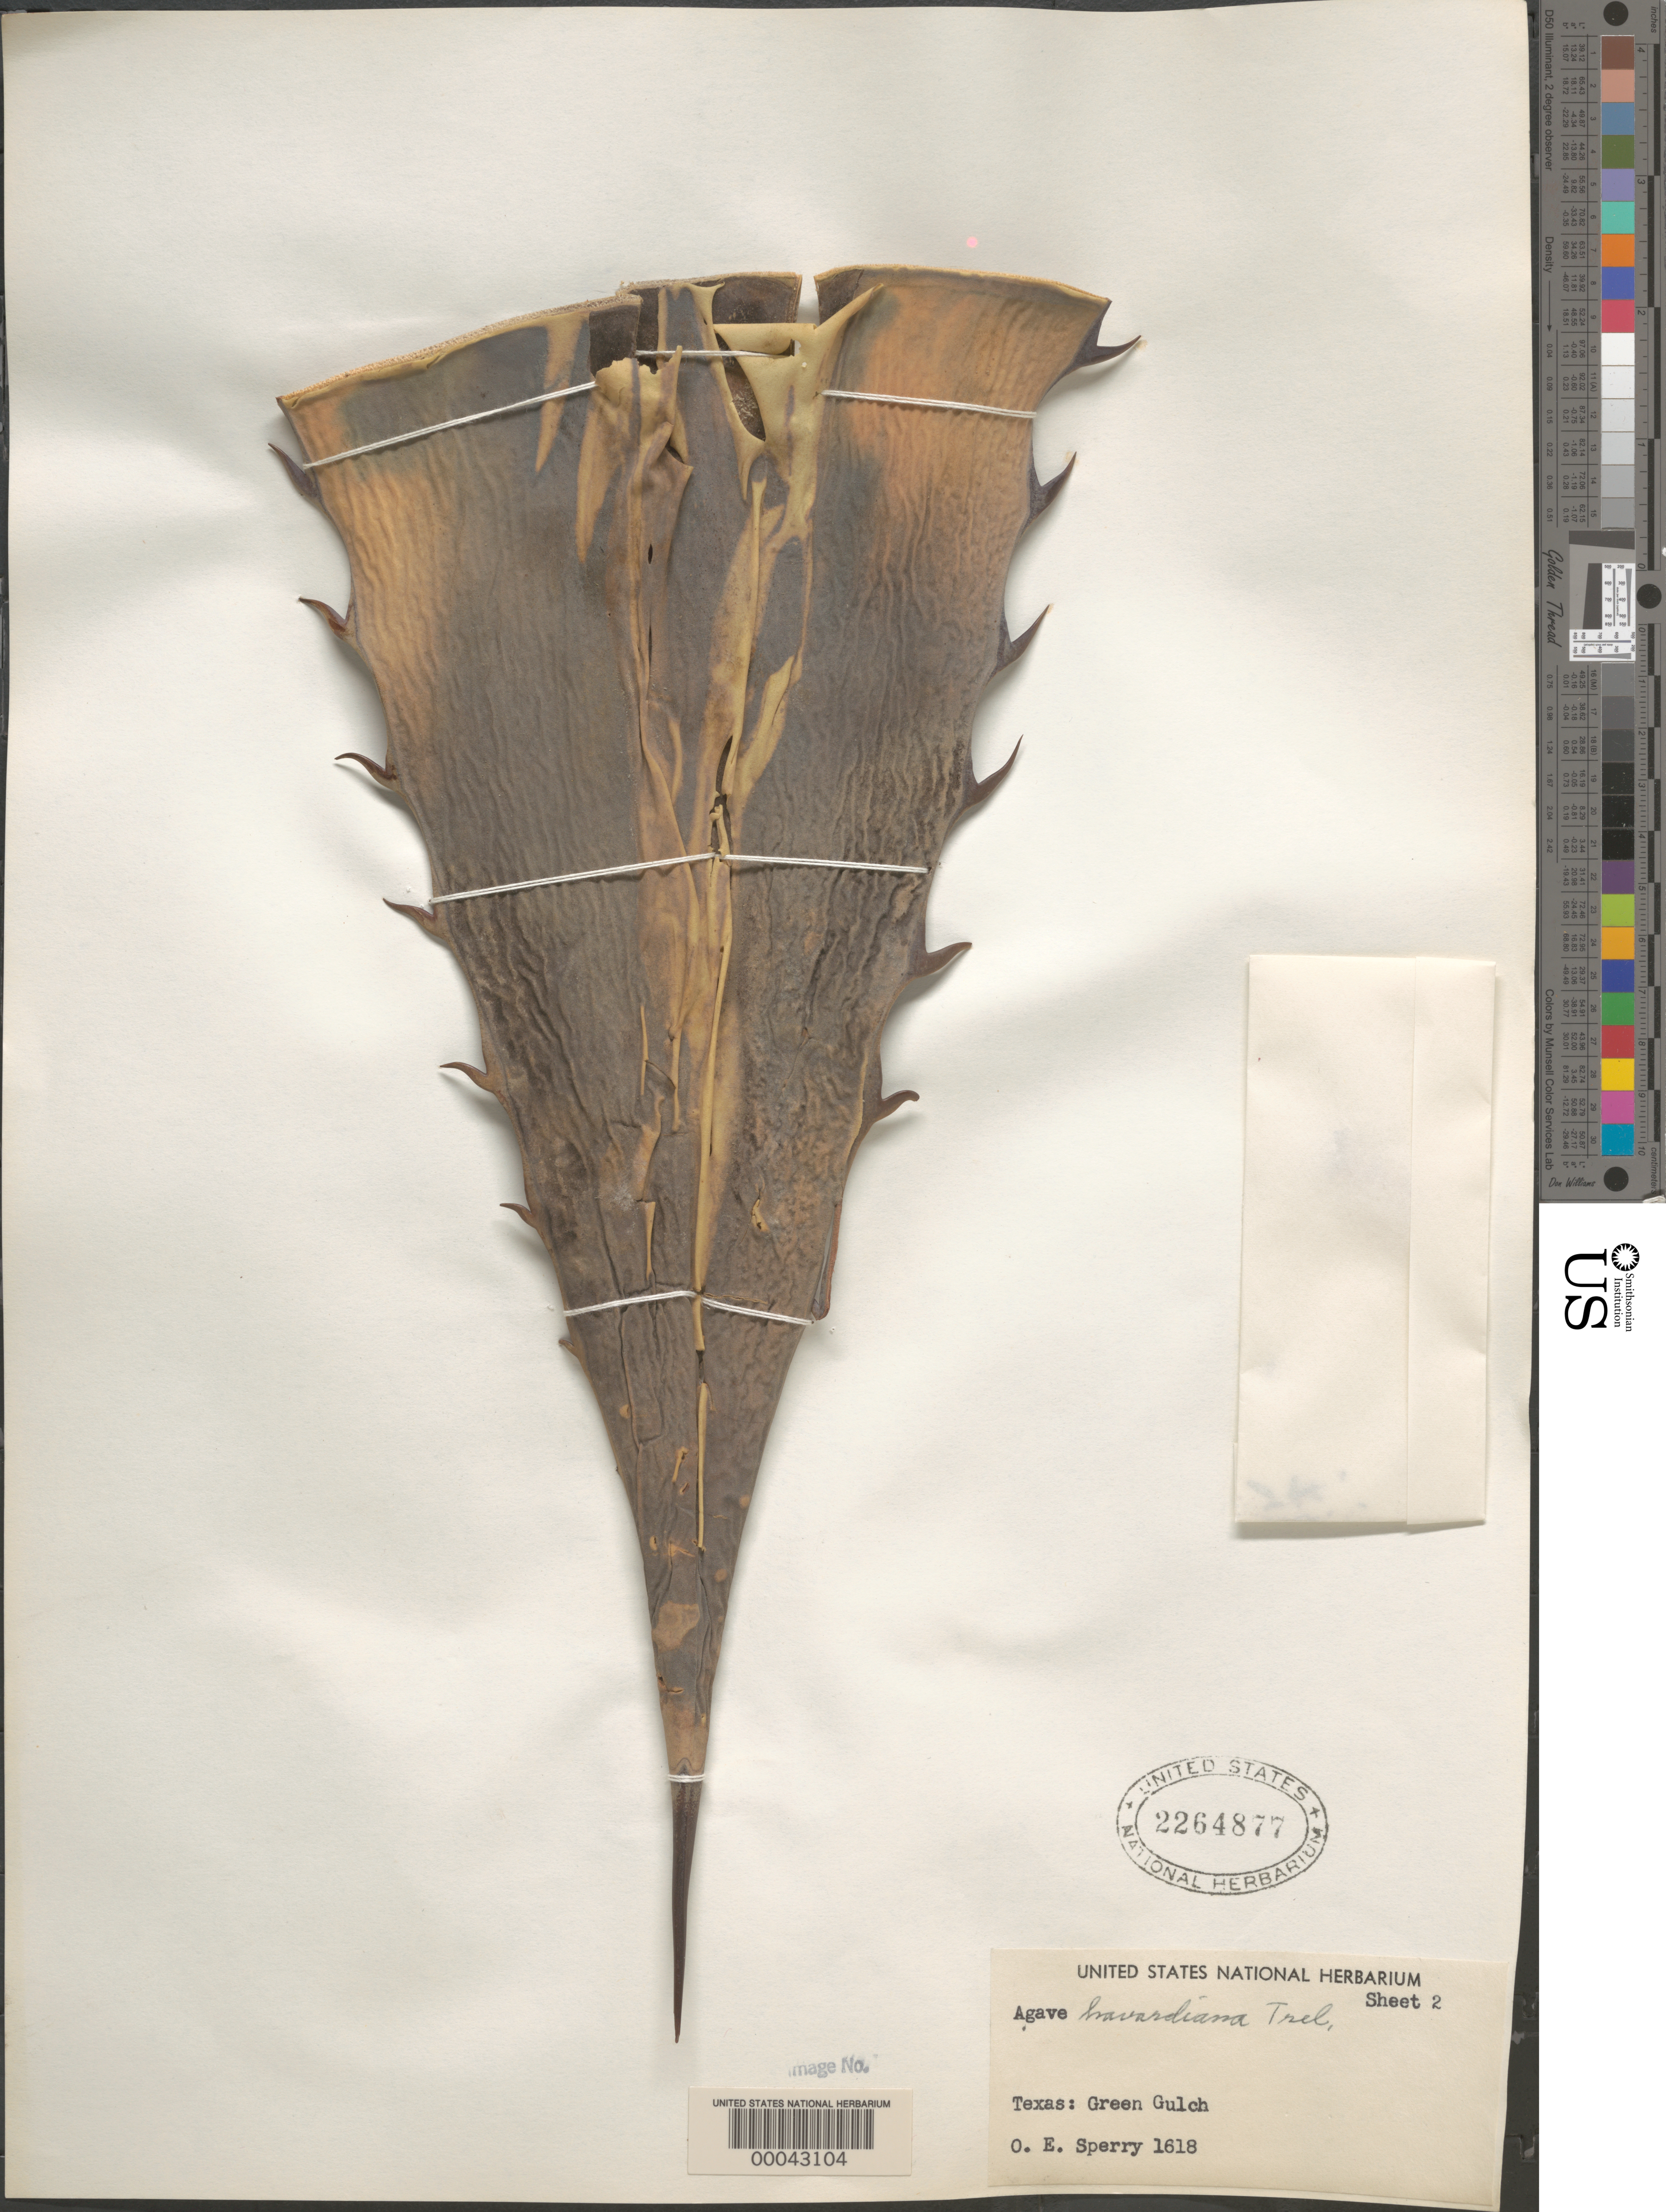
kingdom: Plantae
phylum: Tracheophyta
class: Liliopsida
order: Asparagales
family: Asparagaceae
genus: Agave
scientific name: Agave havardiana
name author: Trel.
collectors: O. E. Sperry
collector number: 1618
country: United States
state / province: Texas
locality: Green Gulch.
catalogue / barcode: US 2264877